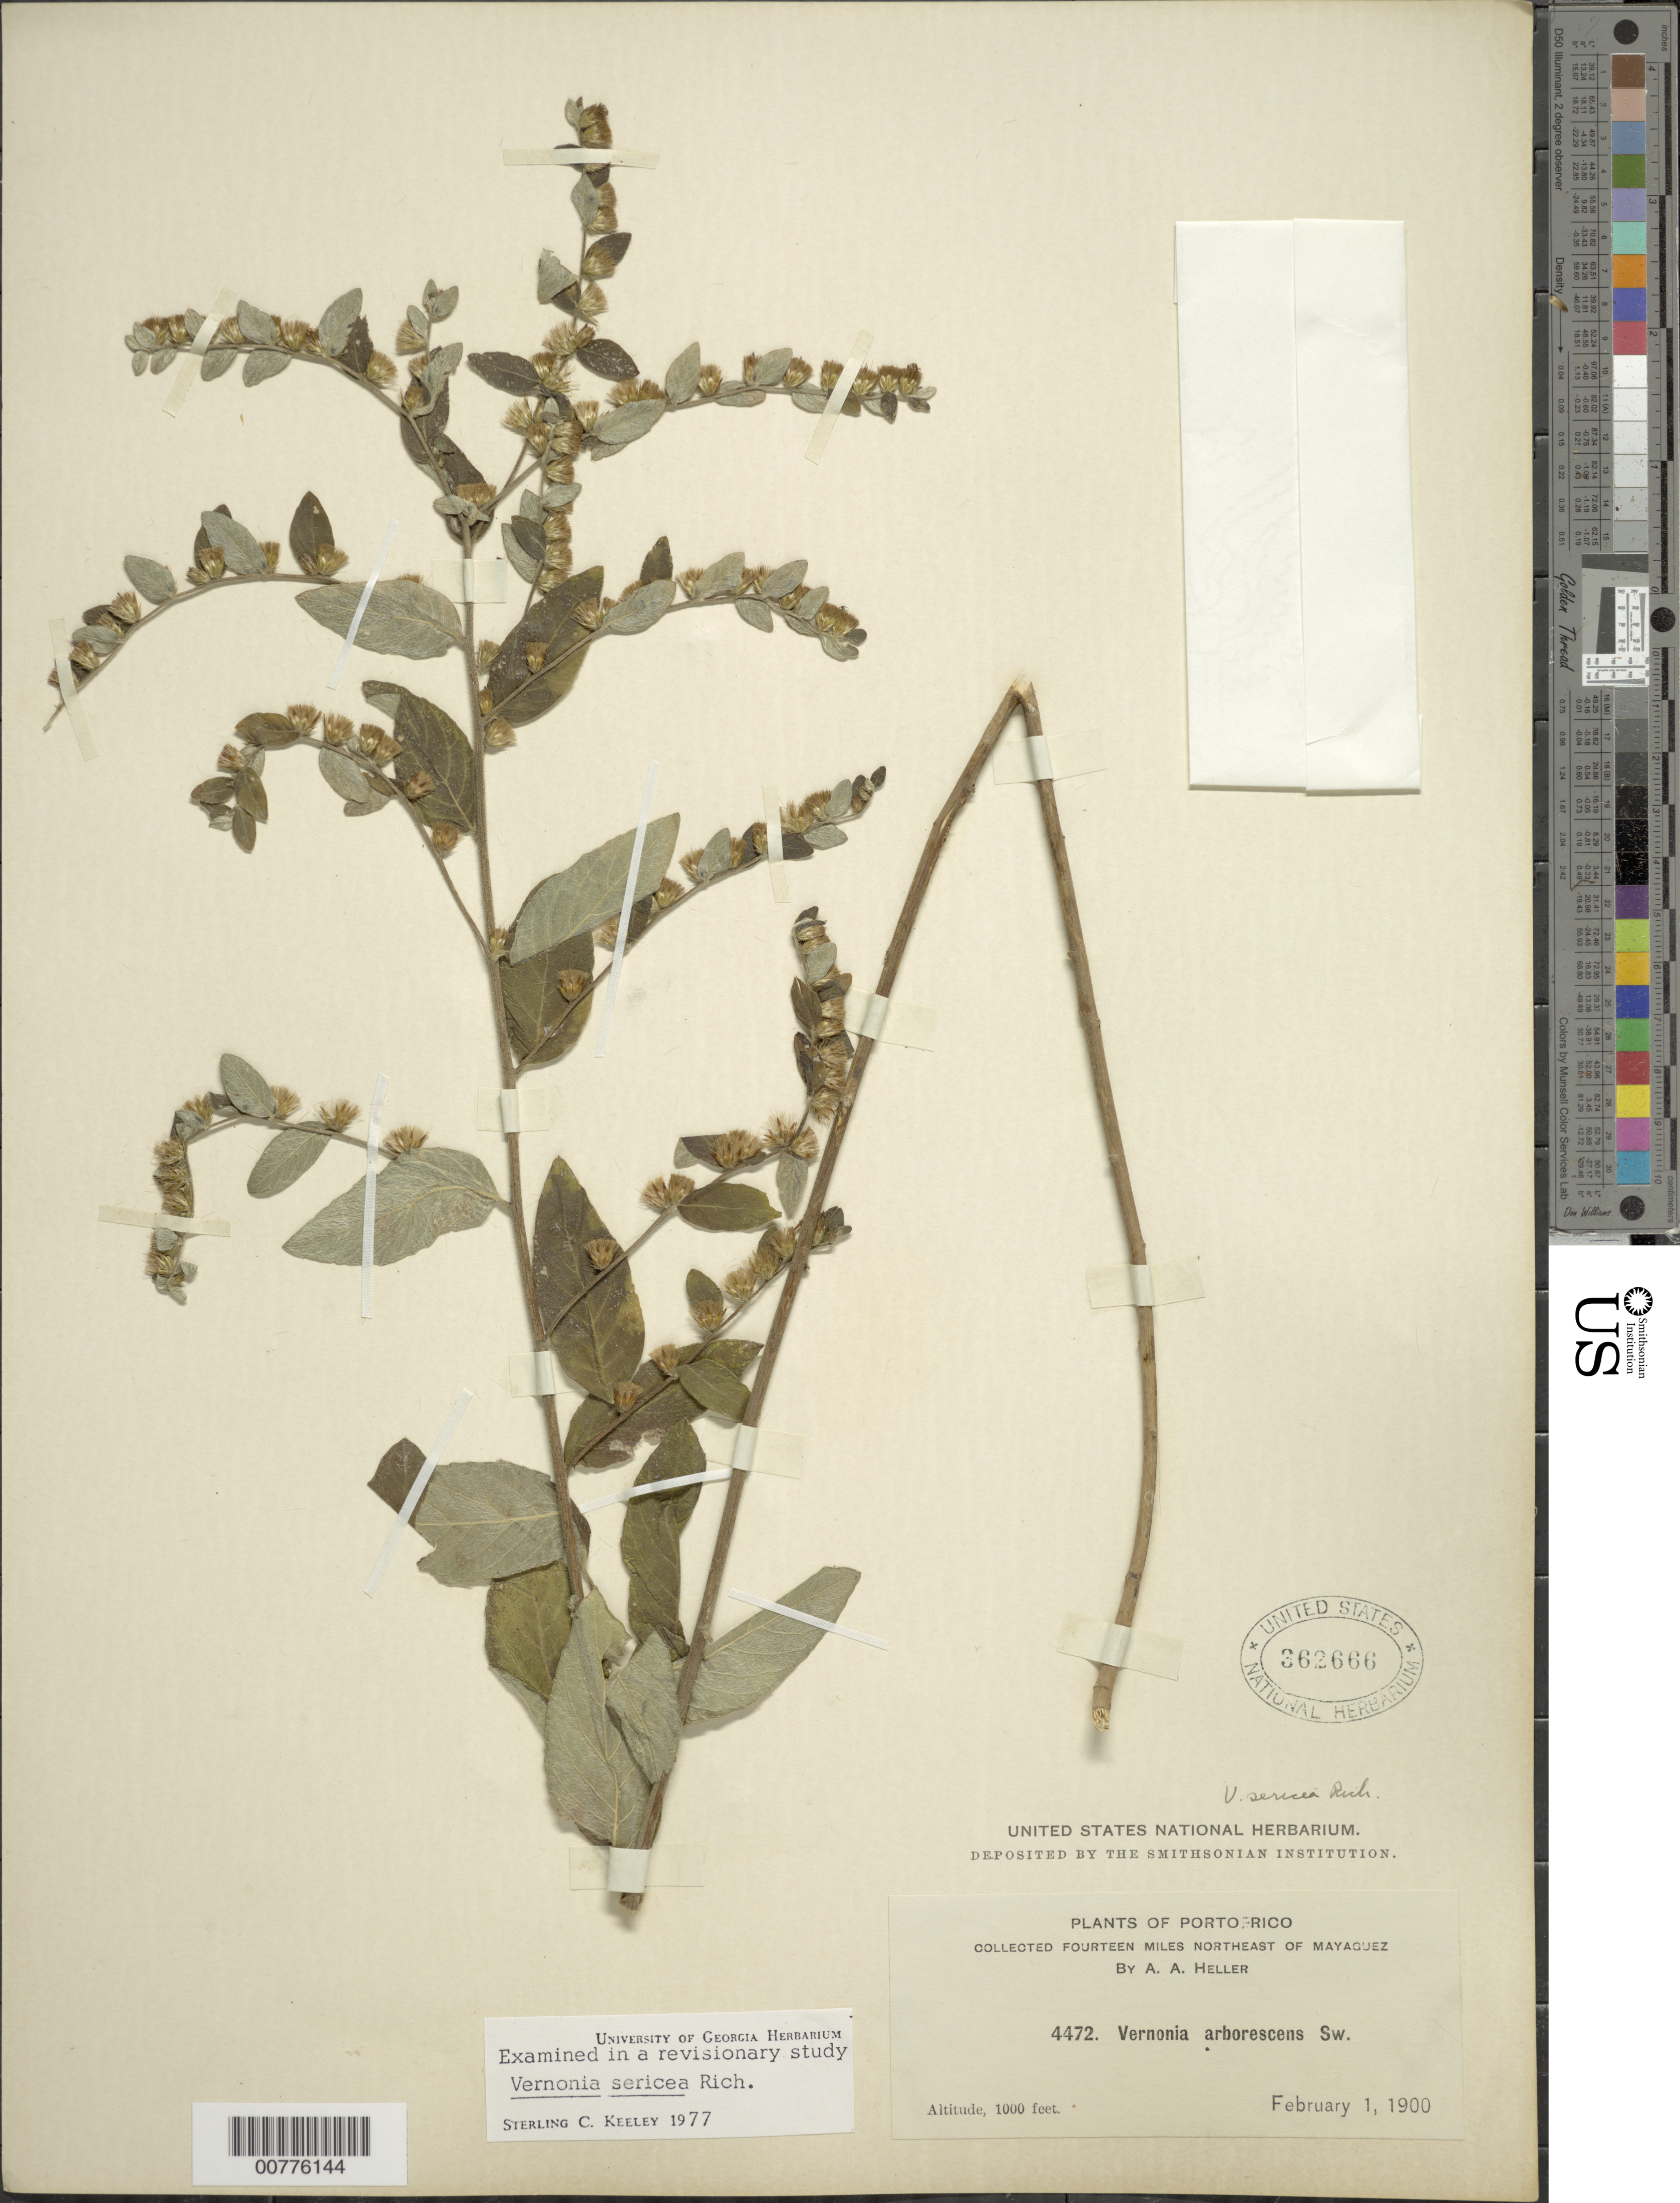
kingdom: Plantae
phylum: Tracheophyta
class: Magnoliopsida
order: Asterales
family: Asteraceae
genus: Lepidaploa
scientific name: Lepidaploa sericea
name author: (Rich.) H. Rob.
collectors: A. A. Heller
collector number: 4472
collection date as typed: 01 Feb 1900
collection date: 1900-02-01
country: Puerto Rico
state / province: Mayagüez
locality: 14 miles NE of Mayagüez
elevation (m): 305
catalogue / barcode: US 362666